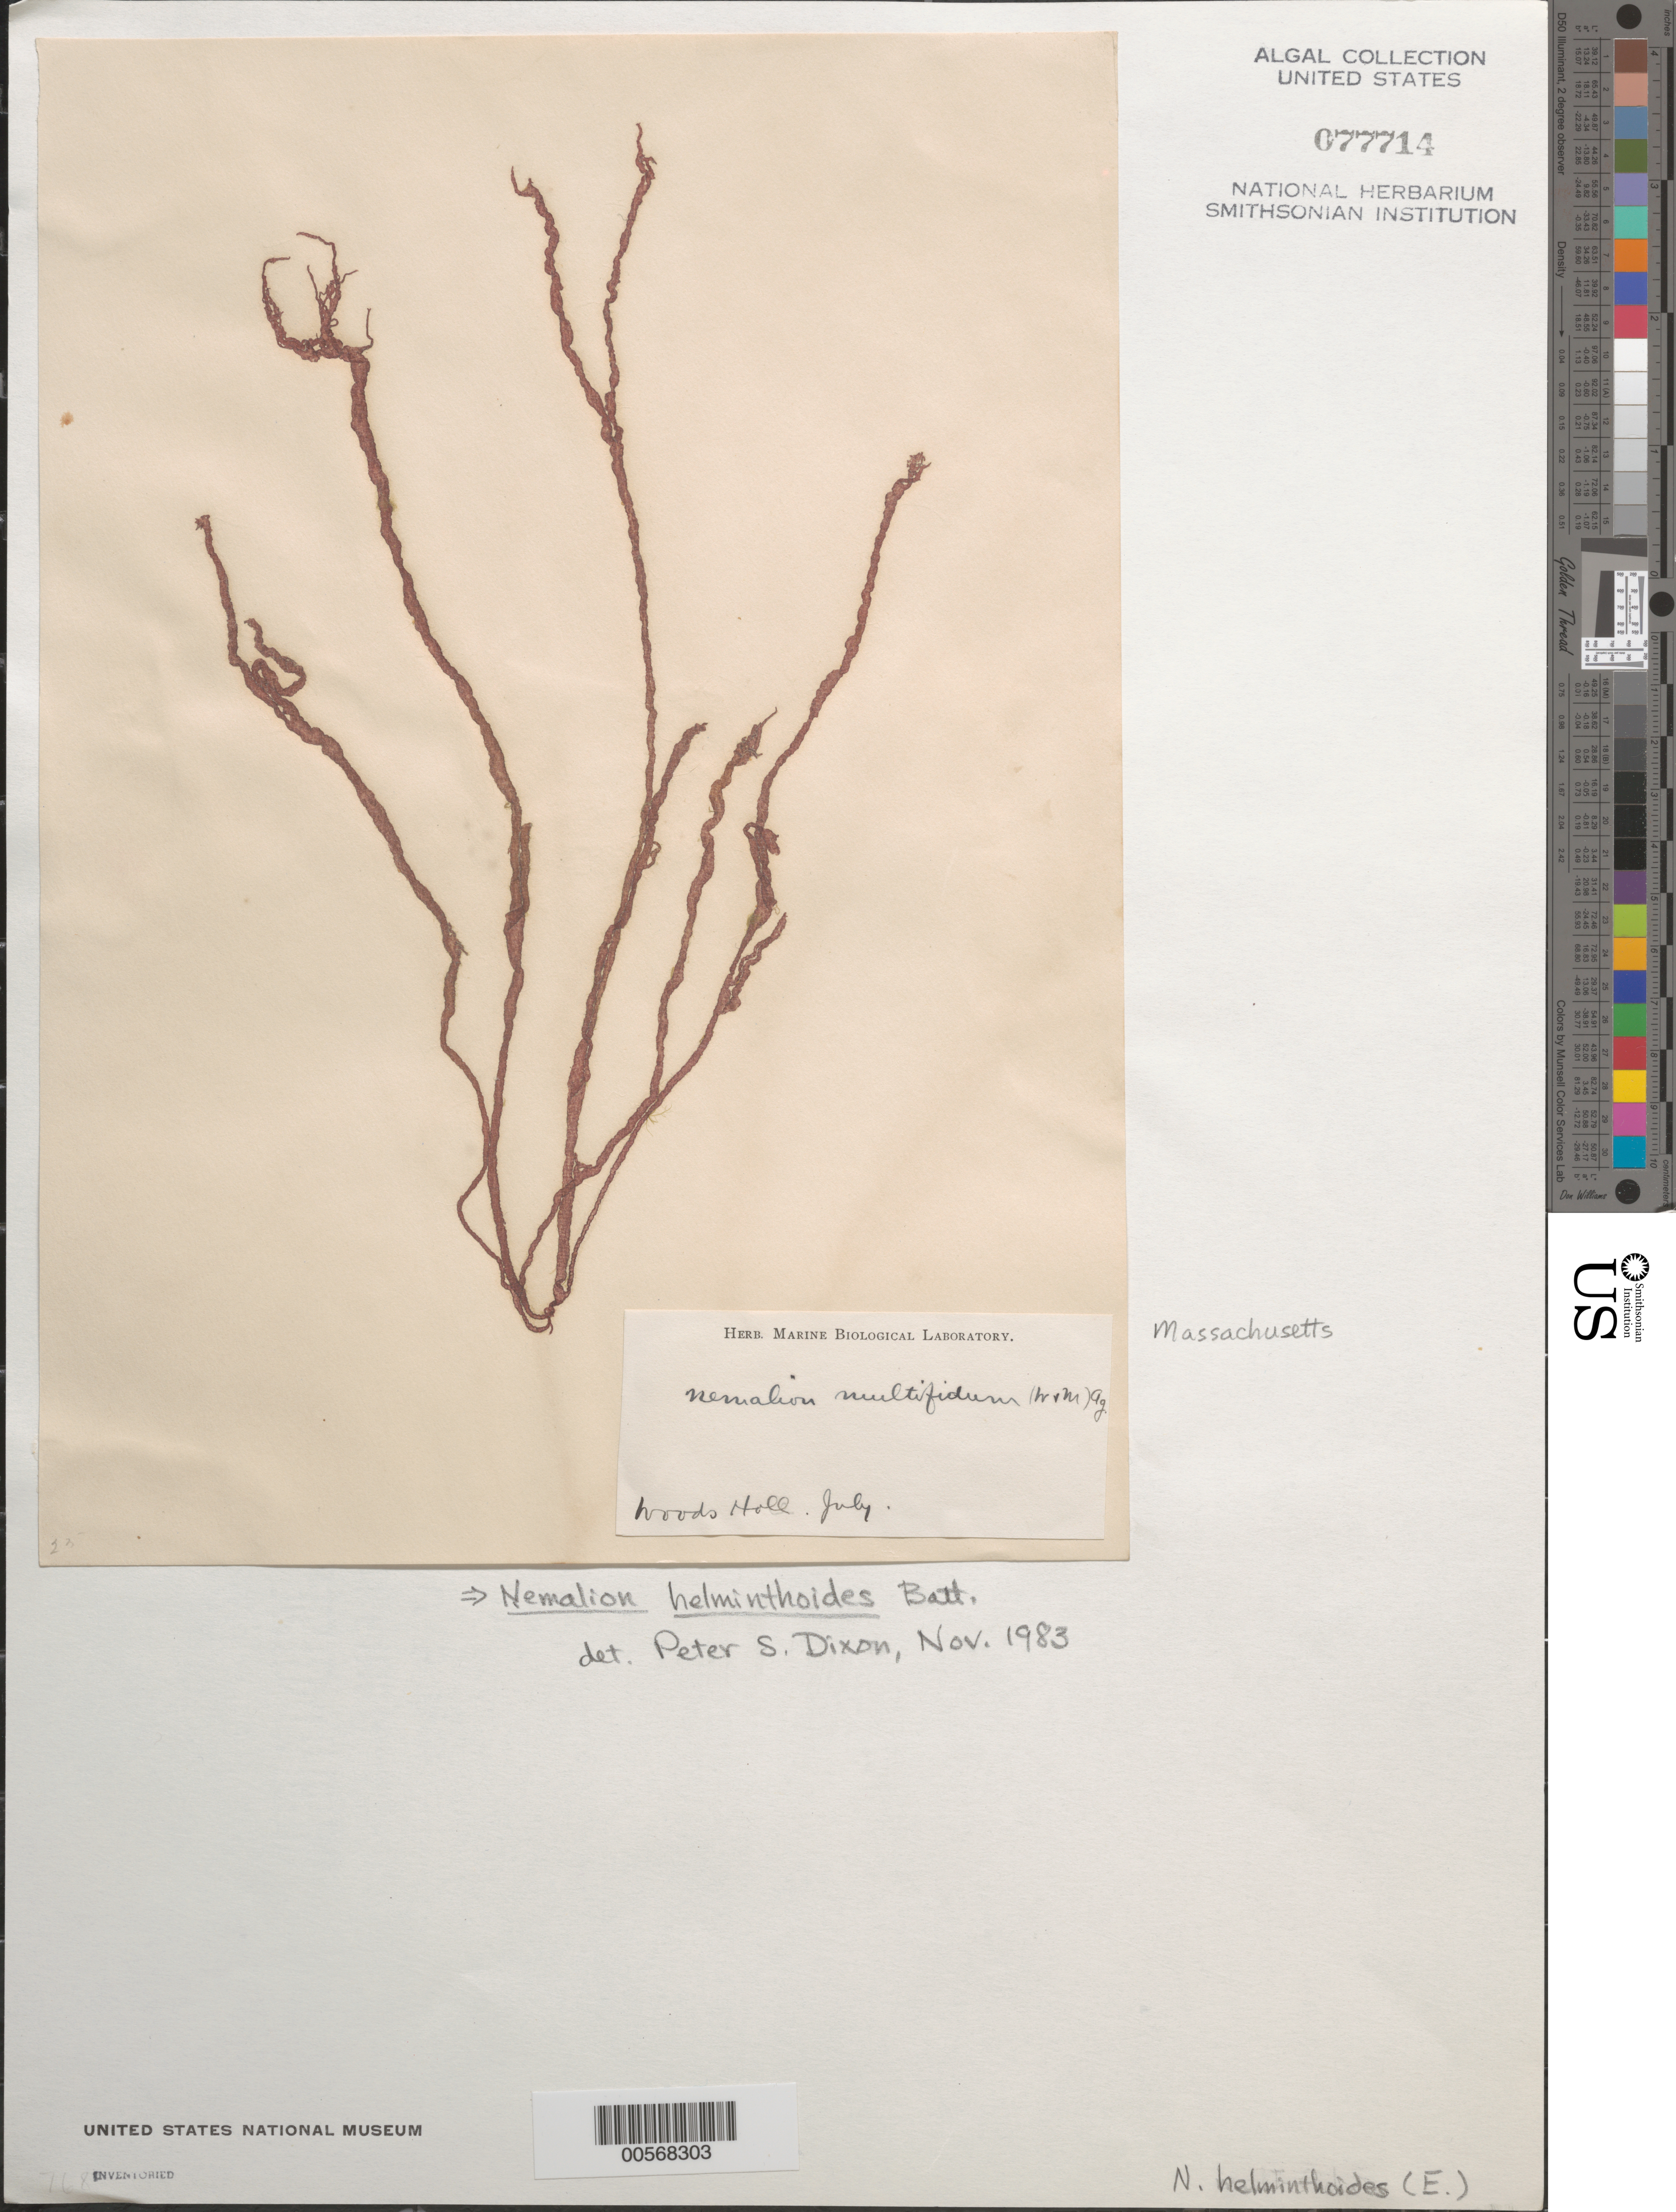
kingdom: Plantae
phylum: Rhodophyta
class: Florideophyceae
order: Nemaliales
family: Nemaliaceae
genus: Nemalion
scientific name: Nemalion multifidum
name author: (Lyngb.) Chauvin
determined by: Algae name updating Project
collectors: Marine Biological Lab (Herb.)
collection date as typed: Jul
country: United States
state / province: Massachusetts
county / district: Barnstable County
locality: Woods Hole (Woods Holl)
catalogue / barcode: US 77714